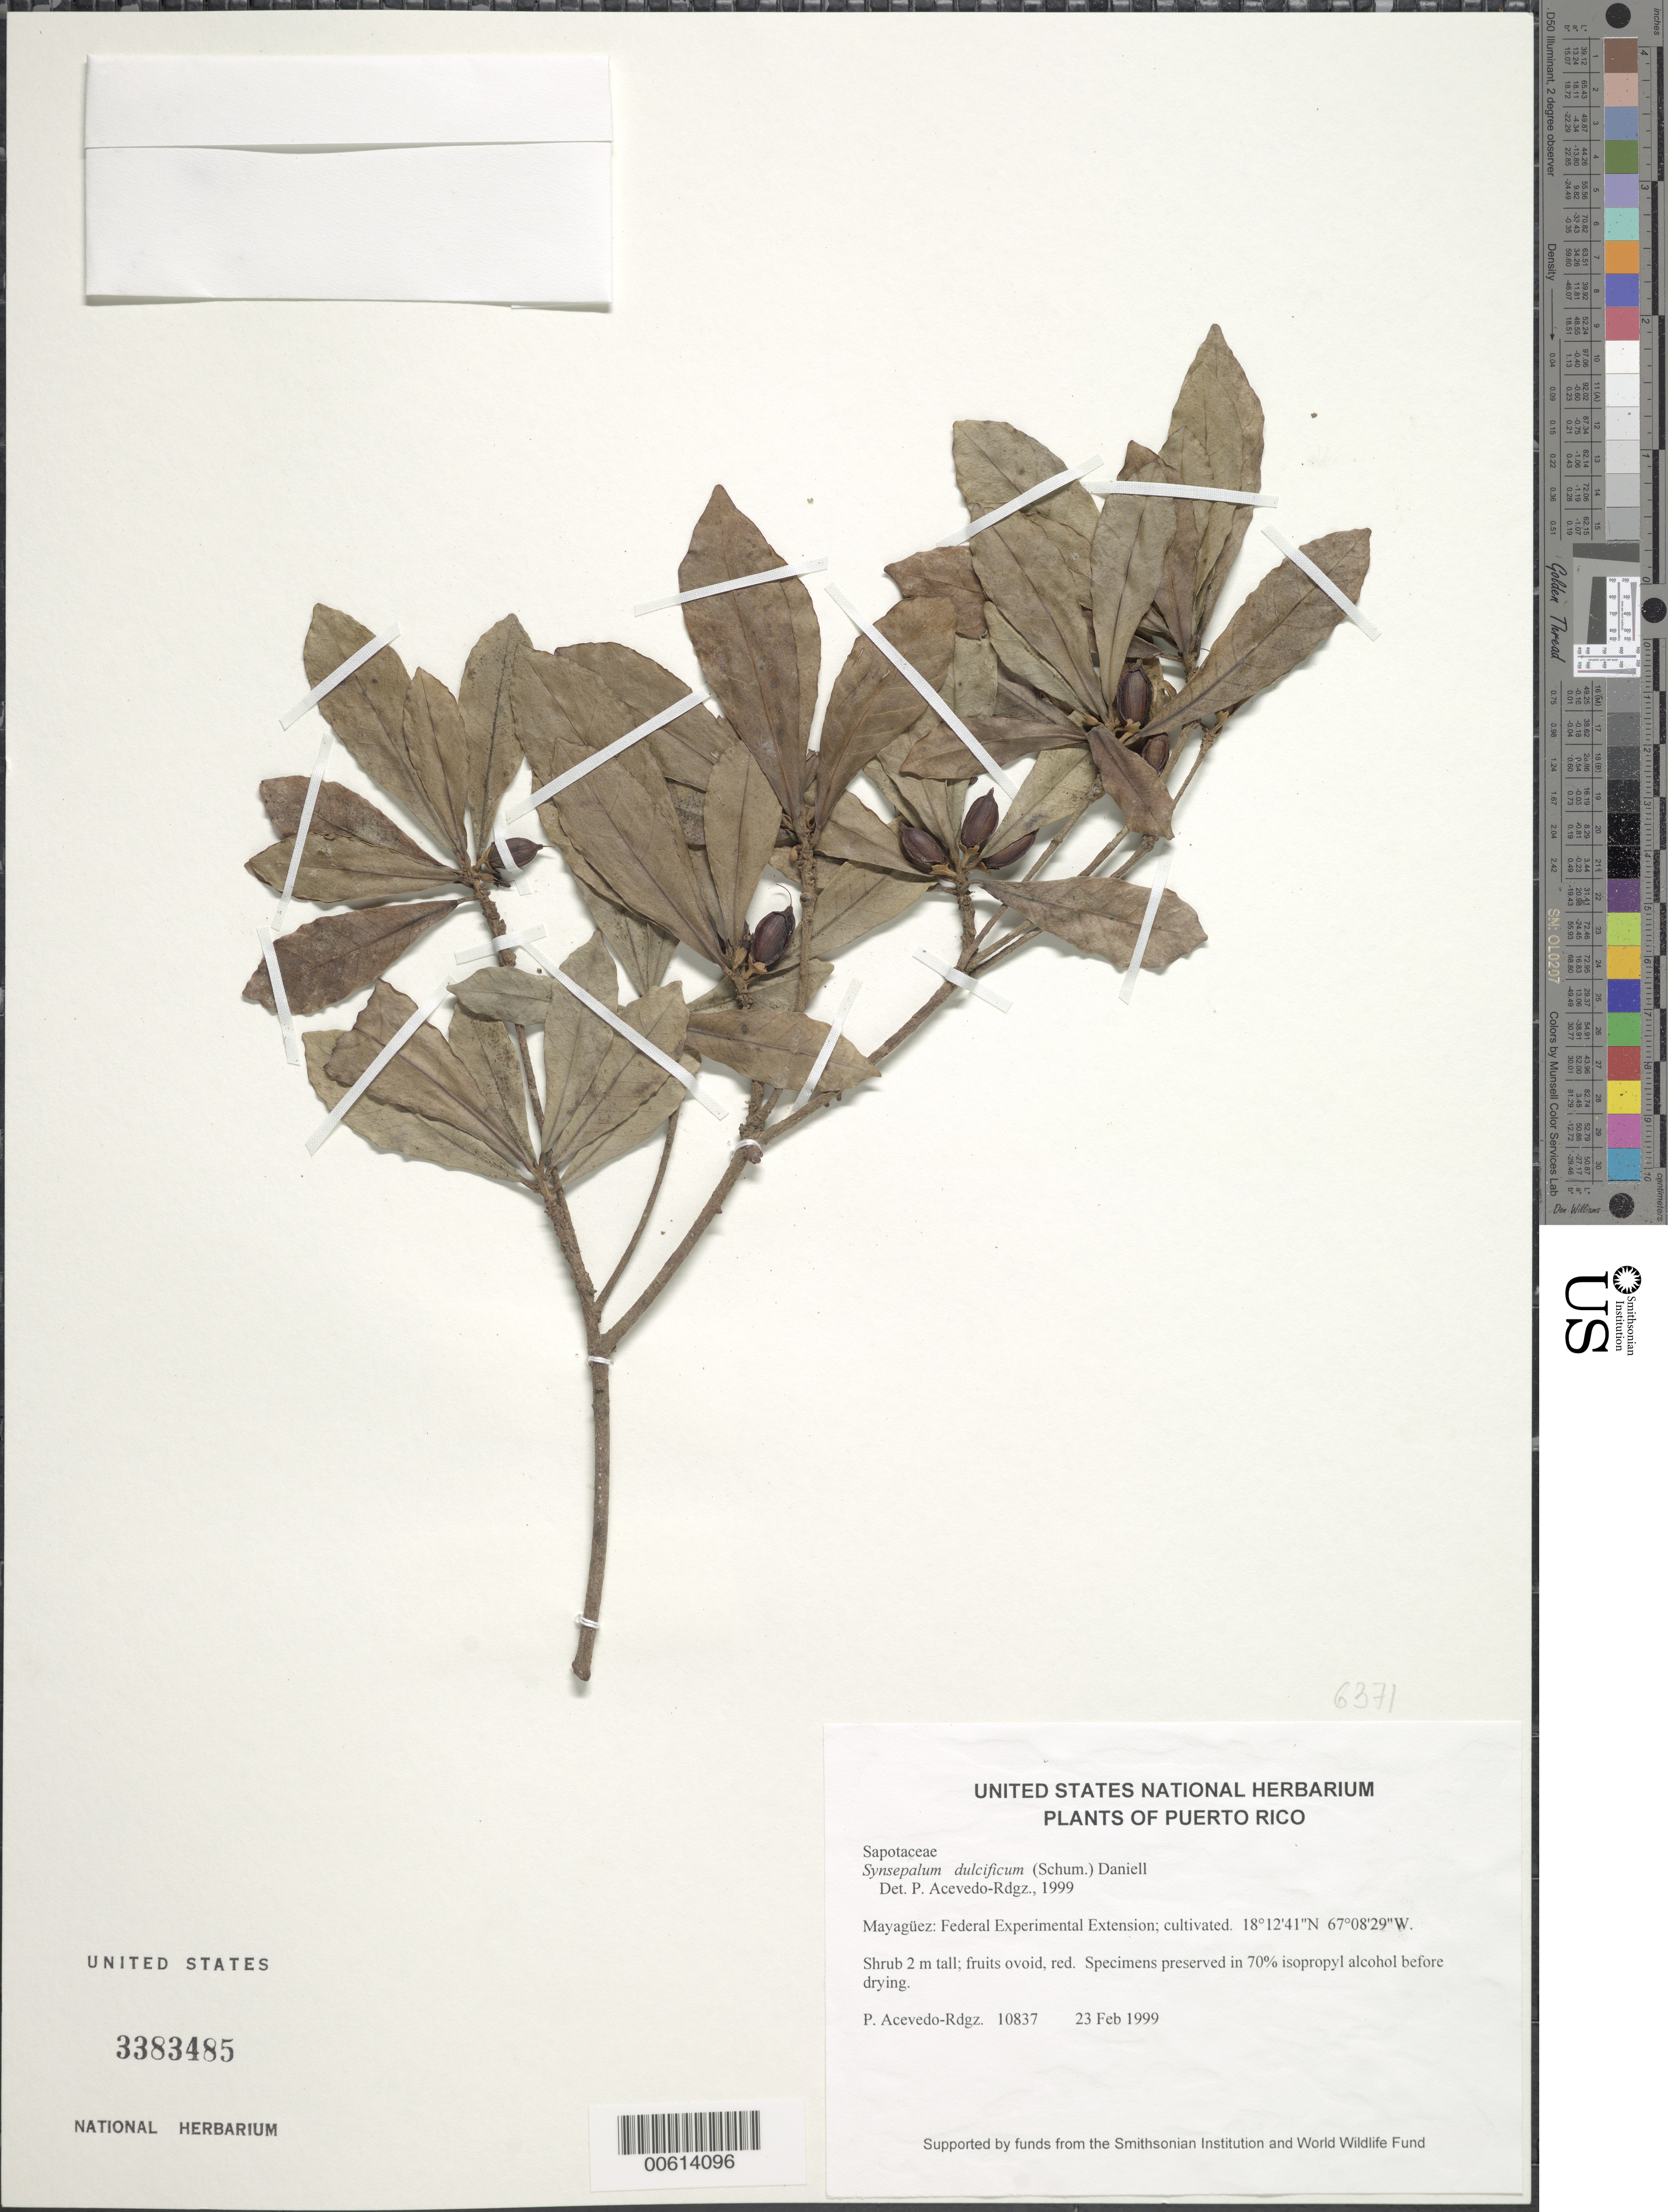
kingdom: Plantae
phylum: Tracheophyta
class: Magnoliopsida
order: Ericales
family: Sapotaceae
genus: Synsepalum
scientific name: Synsepalum dulcificum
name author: (Schumach. & Thonn.) Daniell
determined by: Acevedo-Rodríguez, P., (BOT), Smithsonian Institution - National Museum of Natural History (UNITED STATES)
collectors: P. Acevedo-Rodr.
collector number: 10837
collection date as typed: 23 Feb 1999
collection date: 1999-02-23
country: Puerto Rico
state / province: Mayagüez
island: Puerto Rico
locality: Mayagüez: Federal Experimental Extension; cultivated.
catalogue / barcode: US 3383485